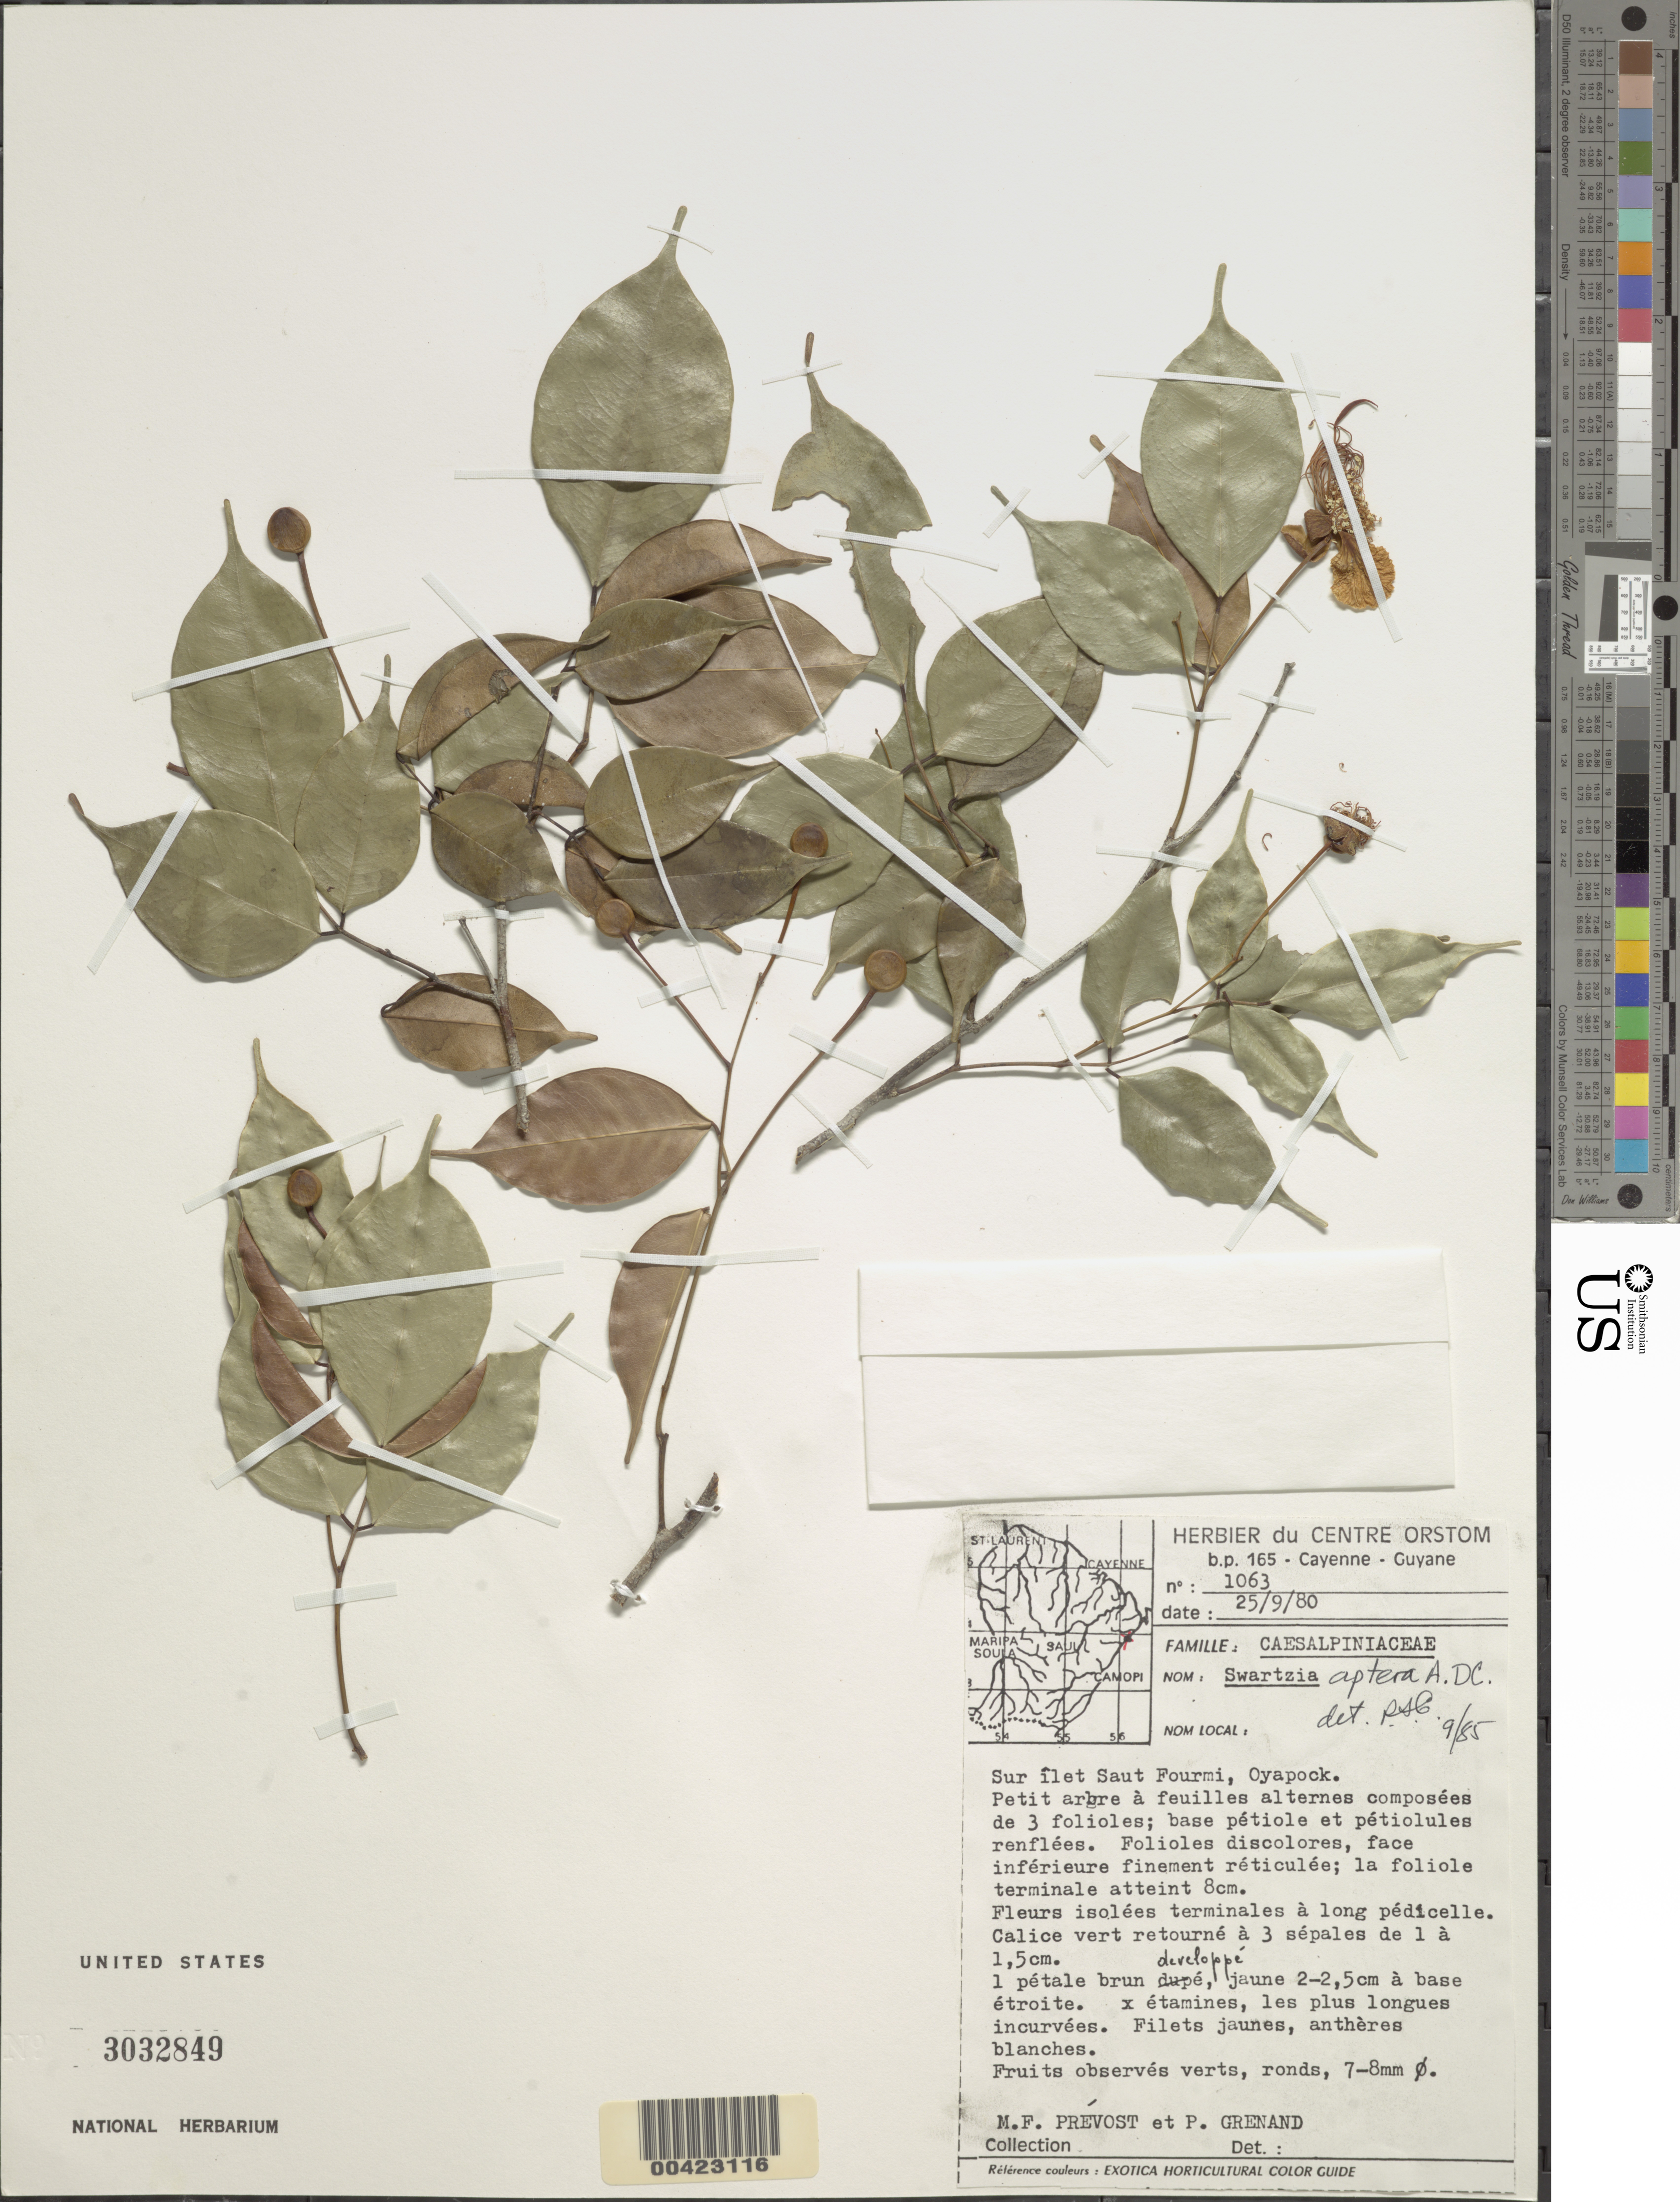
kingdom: Plantae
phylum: Tracheophyta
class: Magnoliopsida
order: Fabales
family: Fabaceae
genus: Swartzia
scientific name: Swartzia aptera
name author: DC.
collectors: M.-F. Prévost & P. Grenand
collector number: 1063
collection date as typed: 25 Sep 1980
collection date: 1980-09-25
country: French Guiana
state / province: Cayenne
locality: Saut fourmi, oyapock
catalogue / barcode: US 3032849